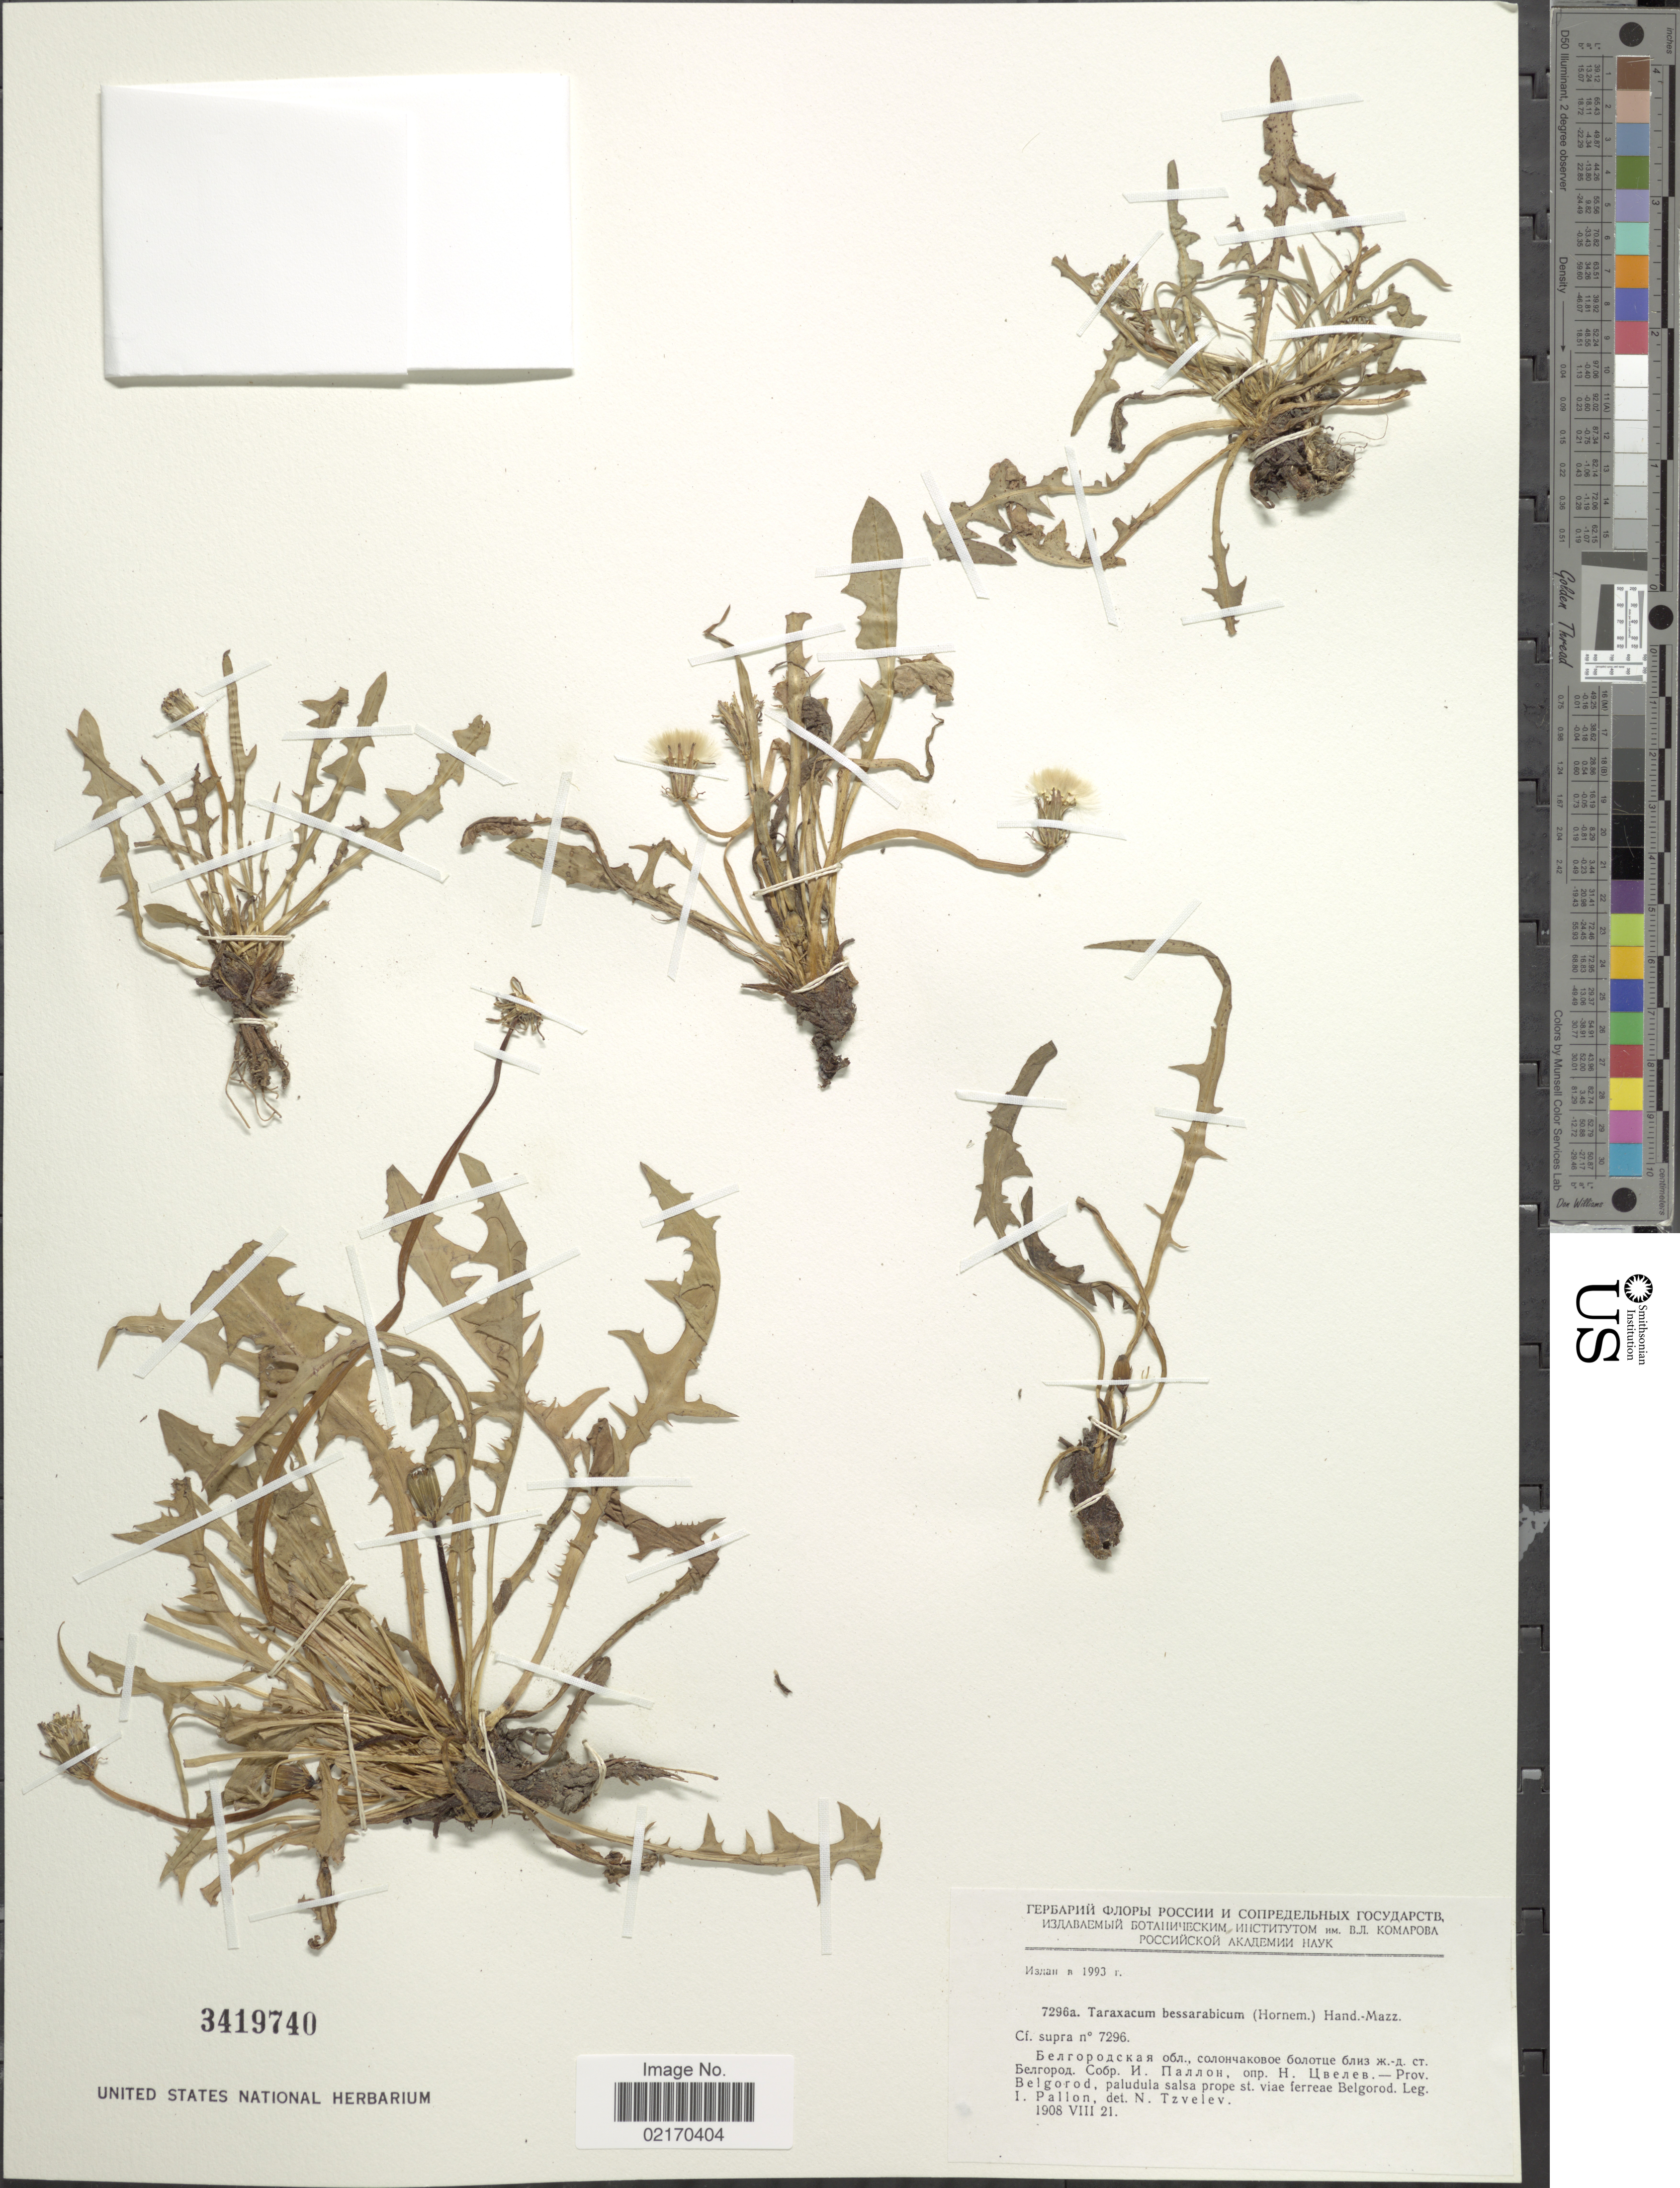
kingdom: Plantae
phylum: Tracheophyta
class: Magnoliopsida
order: Asterales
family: Asteraceae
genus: Taraxacum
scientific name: Taraxacum bessarabicum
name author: (Hornem.) Hand.-Mazz.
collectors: I. Pallon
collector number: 7296a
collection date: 1908-08-21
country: Russian Federation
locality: Prov. Belgorod, paludula salsa prope st. viae ferreae Belgorod.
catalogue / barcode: US 3419740